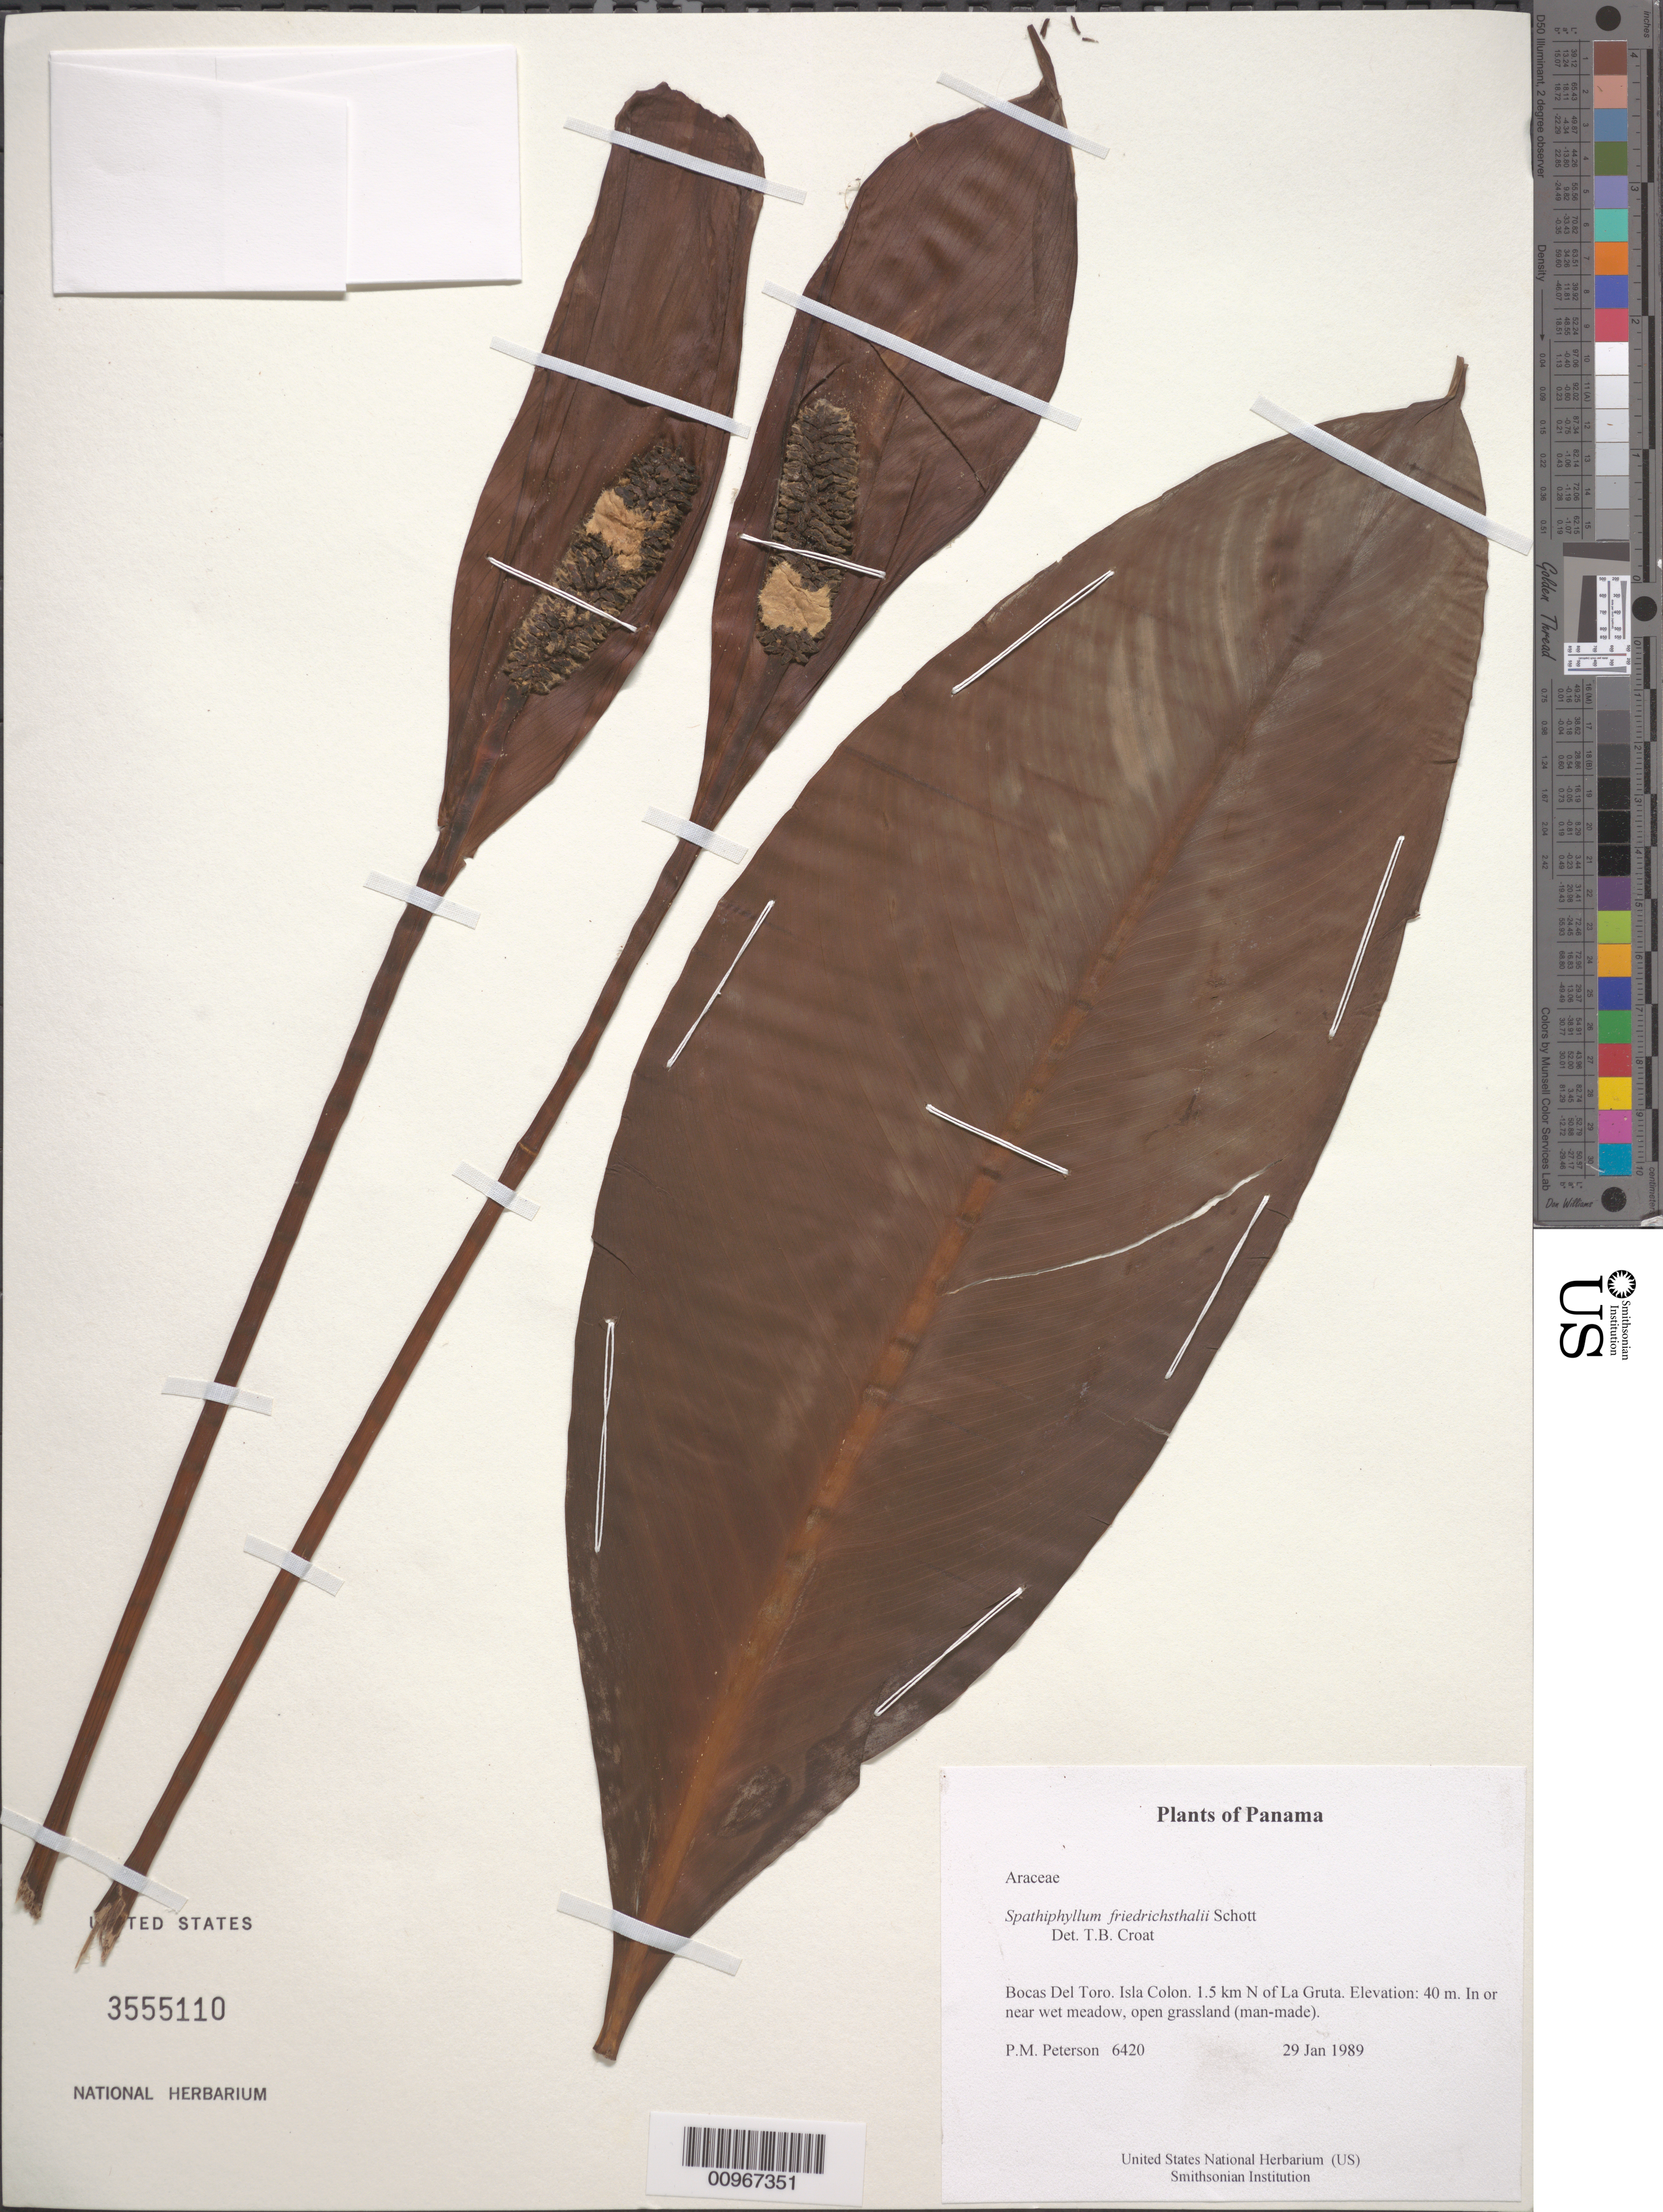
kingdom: Plantae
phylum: Tracheophyta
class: Liliopsida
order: Alismatales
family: Araceae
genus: Spathiphyllum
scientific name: Spathiphyllum friedrichsthalii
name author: Schott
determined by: Croat, Thomas B., Missouri Botanical Garden (MO)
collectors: P. M. Peterson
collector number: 06420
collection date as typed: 29 Jan 1989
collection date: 1989-01-29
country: Panama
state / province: Bocas del Toro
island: Colón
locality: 1.5 km N of La Gruta.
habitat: In or near wet meadow, open grassland (man-made).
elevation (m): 40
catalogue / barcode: US 3555110